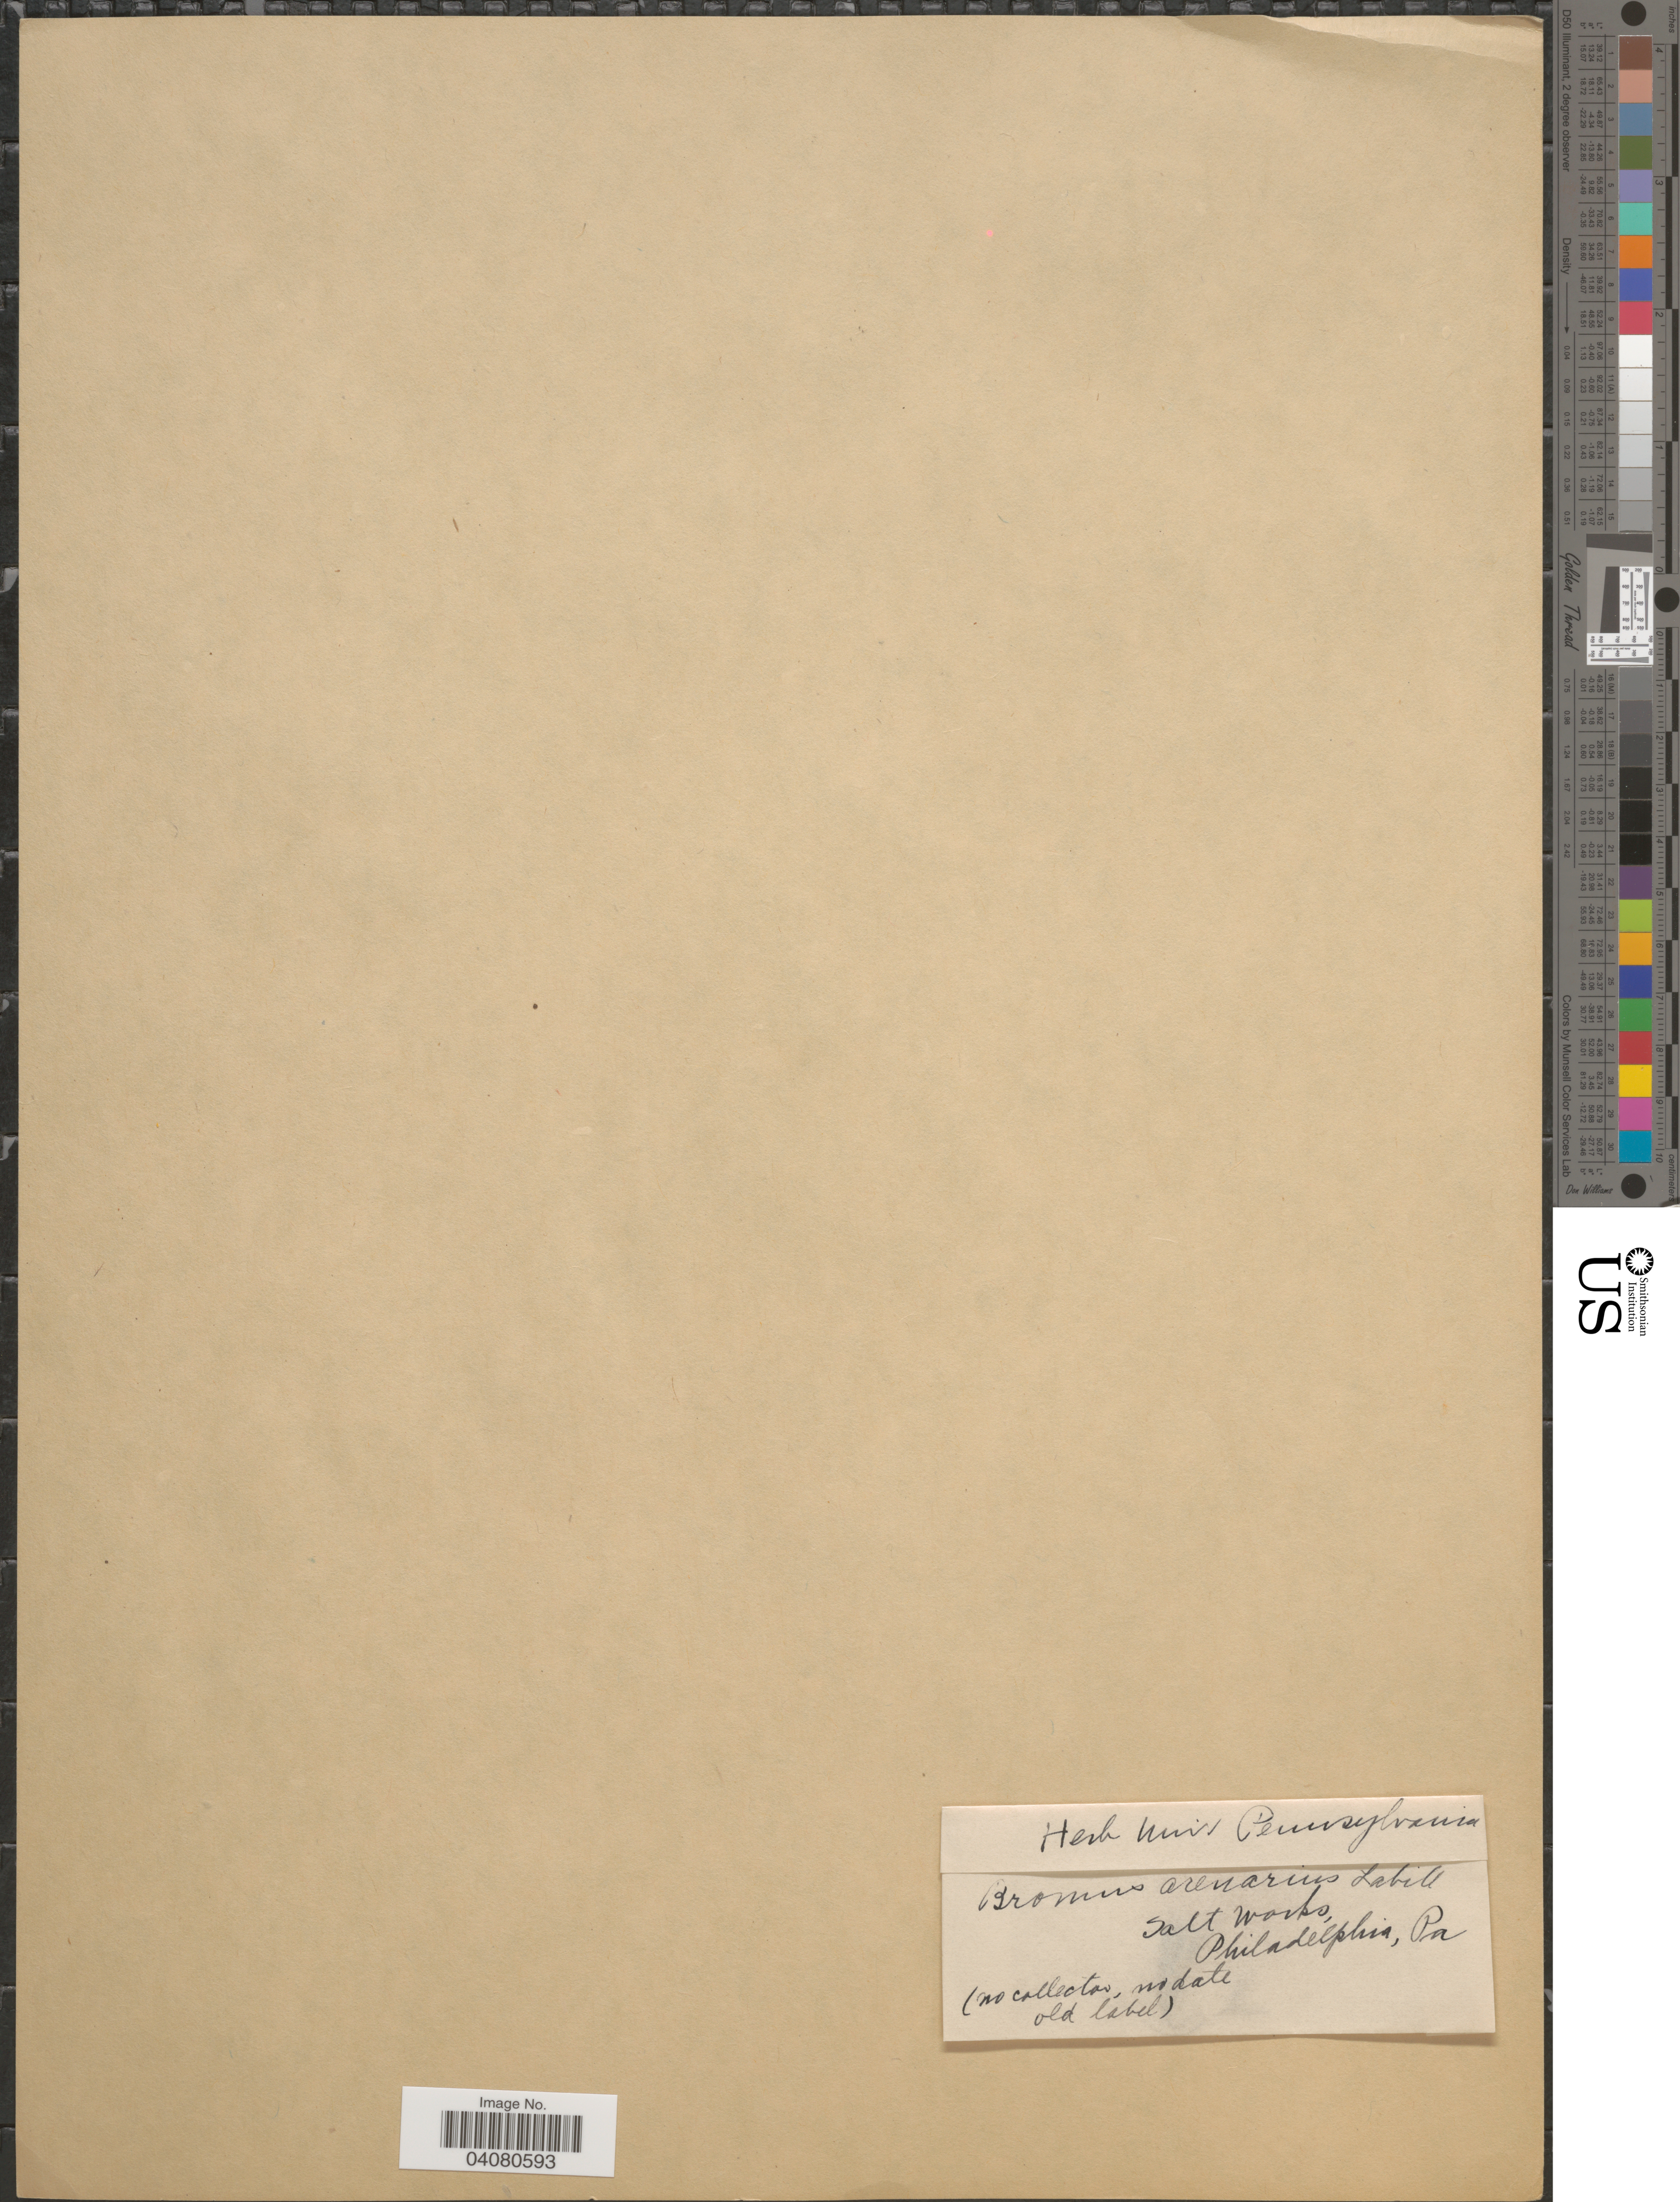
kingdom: Plantae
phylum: Tracheophyta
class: Liliopsida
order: Poales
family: Poaceae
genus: Bromus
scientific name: Bromus arizonicus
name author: (Shear) Stebbins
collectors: University of Pennsylvania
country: United States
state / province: Pennsylvania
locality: Salt works, Philadelphia.